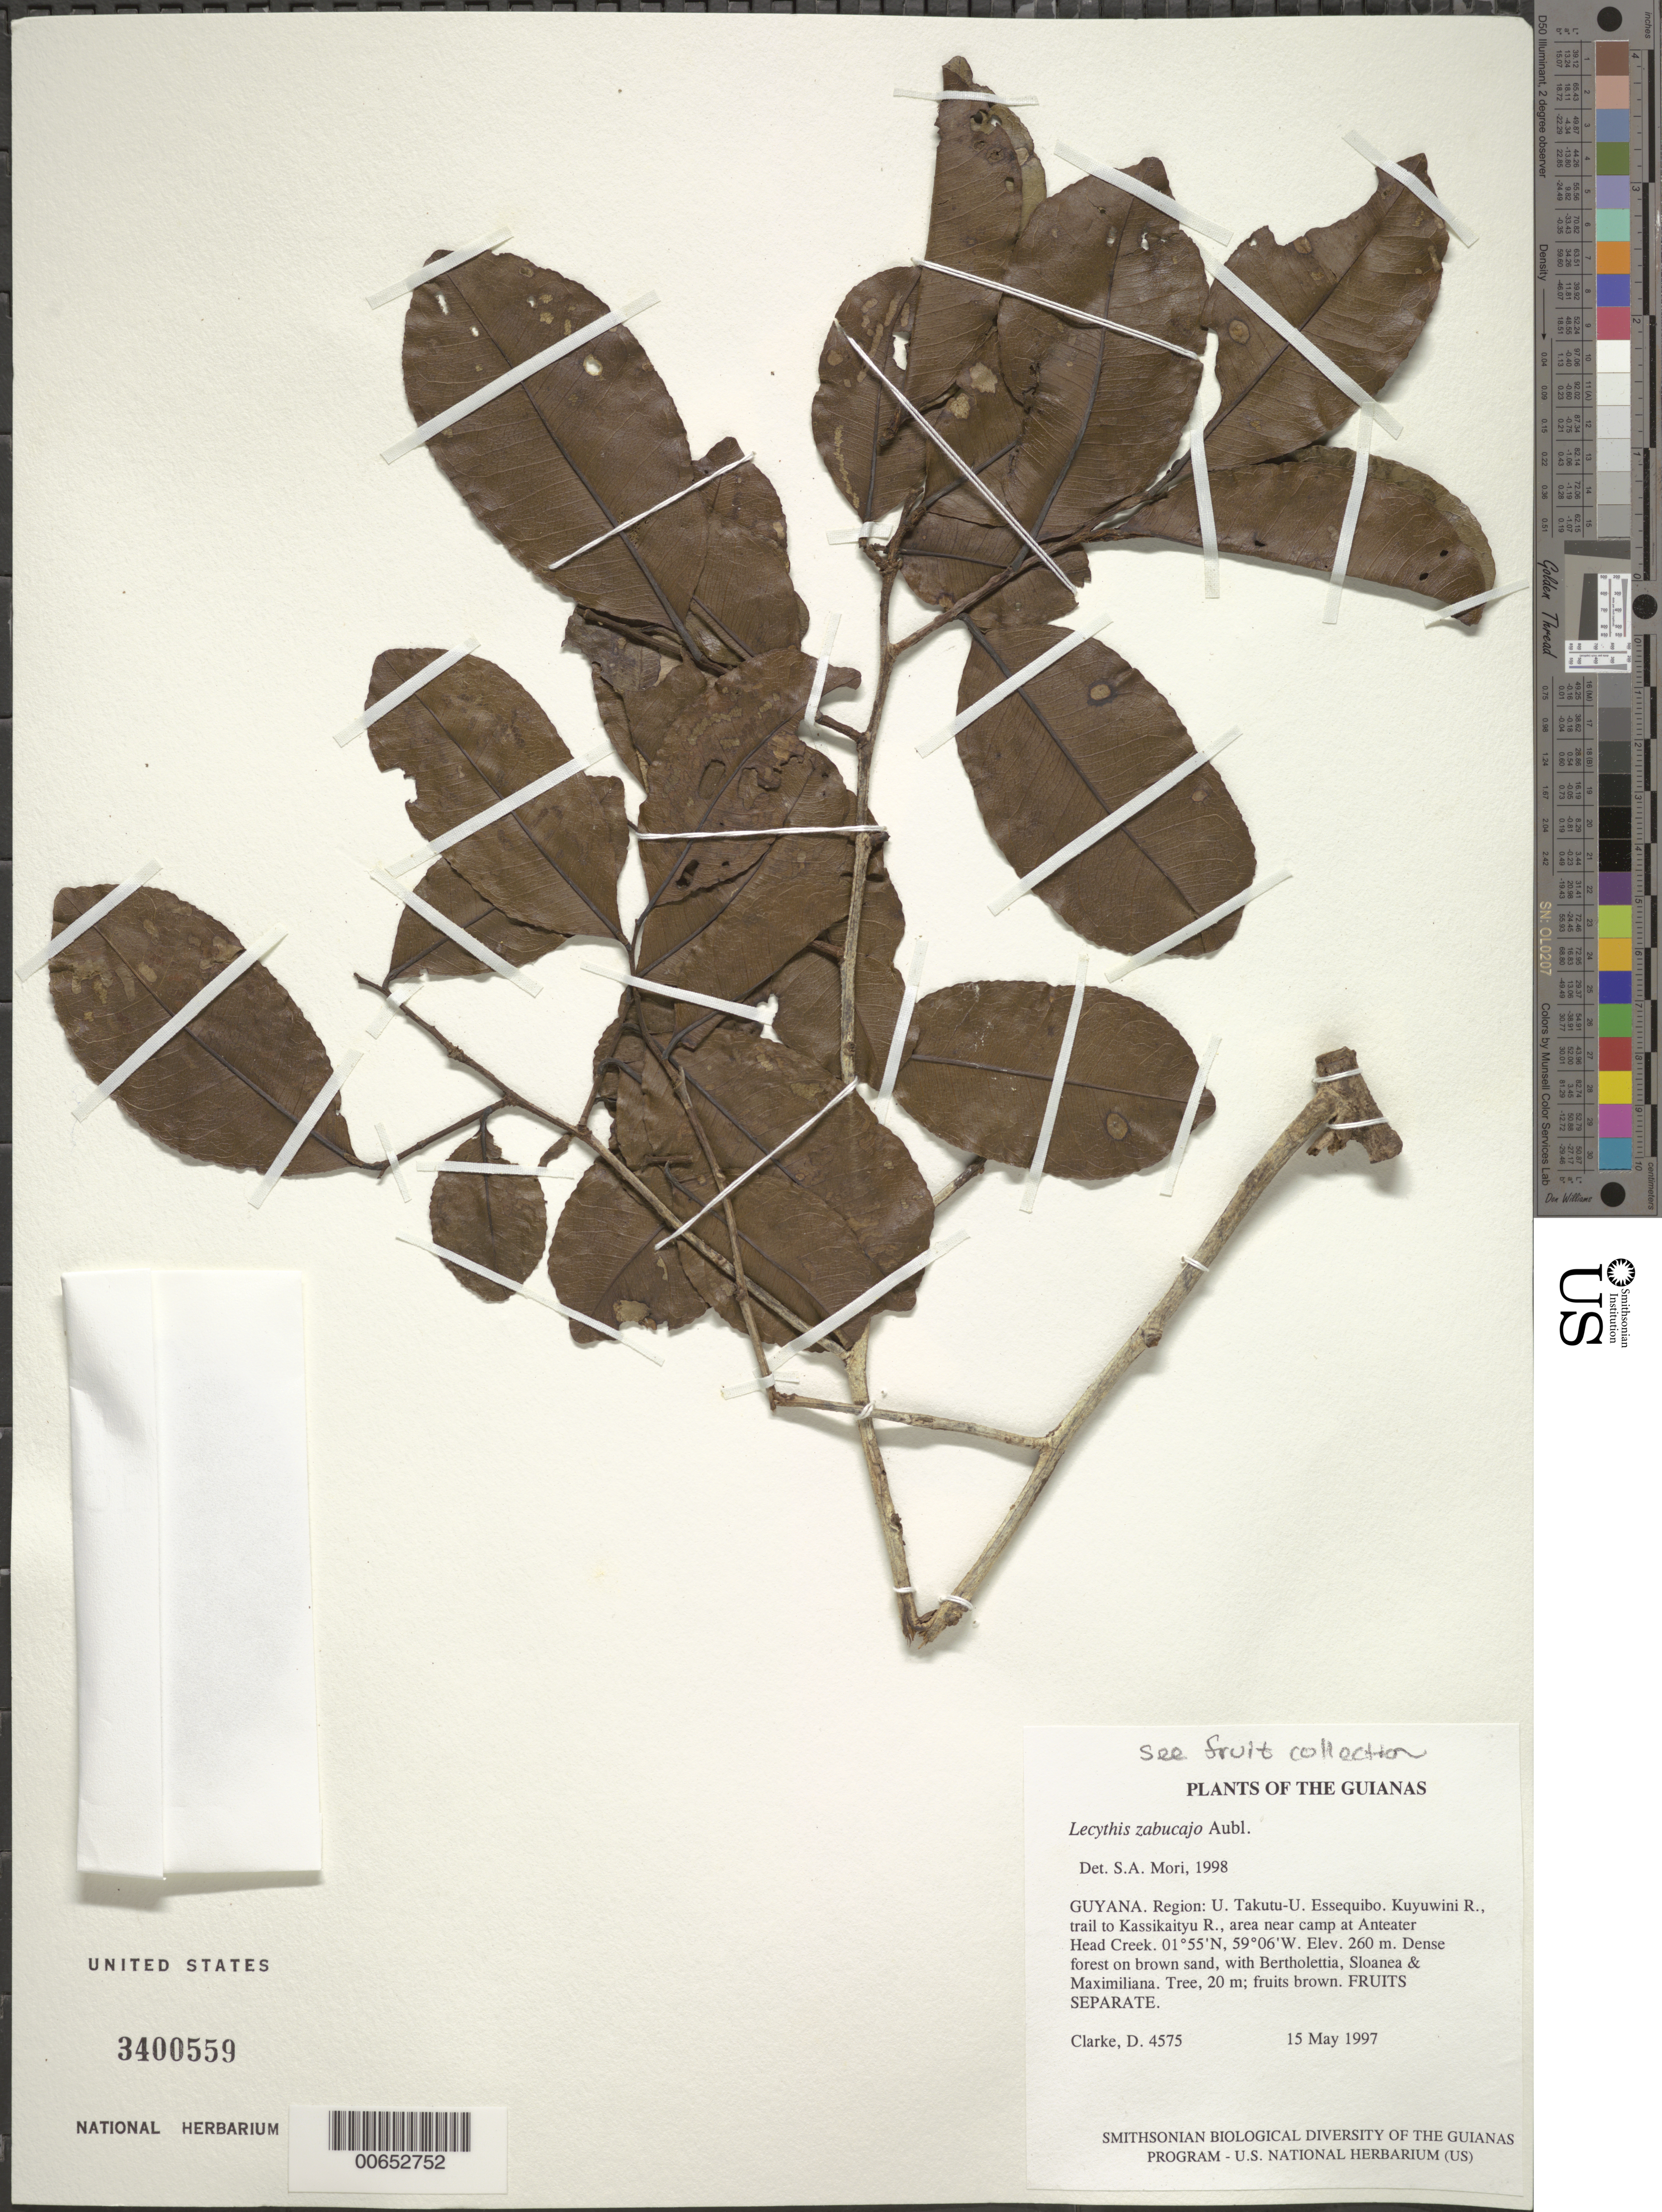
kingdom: Plantae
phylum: Tracheophyta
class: Magnoliopsida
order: Ericales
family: Lecythidaceae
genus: Lecythis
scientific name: Lecythis zabucajo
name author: Aubl.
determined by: Mori, Scott A.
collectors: H. D. Clarke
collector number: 4575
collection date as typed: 15 May 1997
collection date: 1997-05-15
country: Guyana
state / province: U. Takutu-U. Essequibo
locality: Kuyuwini R., trail to Kassikaityu R., area near camp at Anteater Head Creek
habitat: Dense forest on brown sand, with Bertholettia, Sloanea & Maximiliana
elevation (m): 260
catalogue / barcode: US 3400559